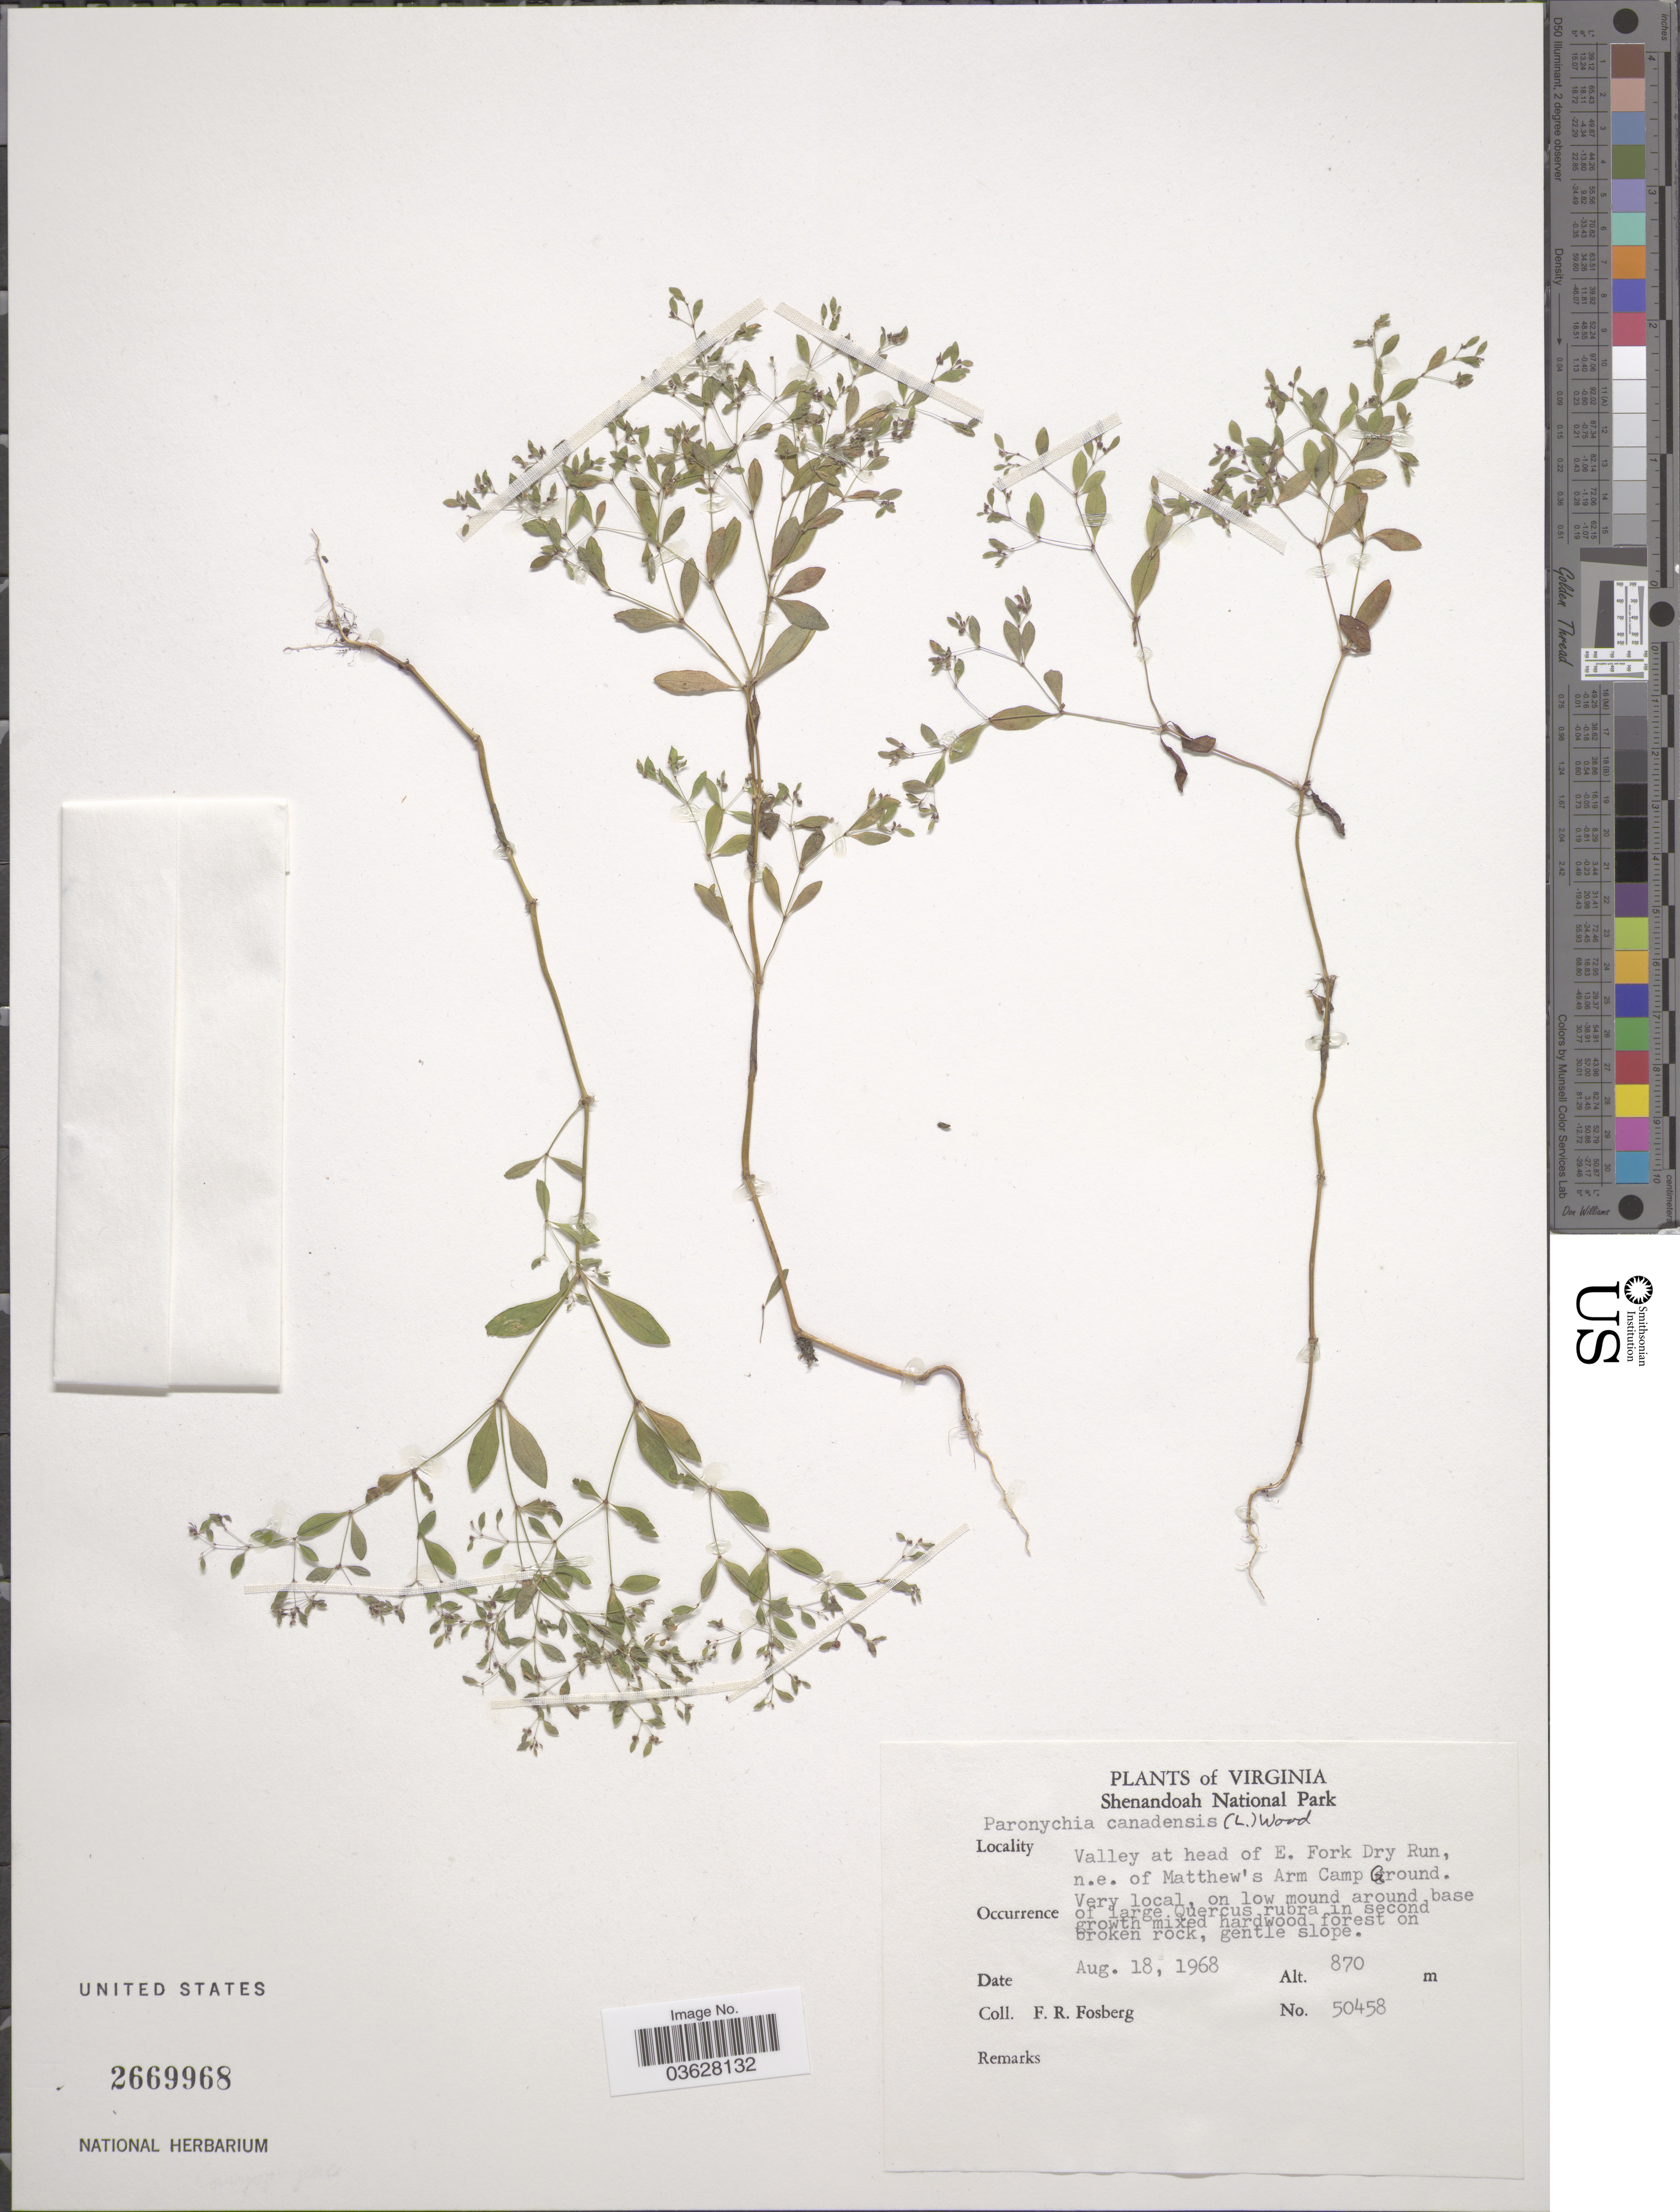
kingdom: Plantae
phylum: Tracheophyta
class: Magnoliopsida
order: Caryophyllales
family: Caryophyllaceae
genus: Paronychia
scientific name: Paronychia sp.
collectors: F. R. Fosberg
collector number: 50458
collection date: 1968-08-18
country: United States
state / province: Virginia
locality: Shenandoah National Park. Valley at head of E. Fork Dry Run, n.e. of Matthew's Arm Camp Ground.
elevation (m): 870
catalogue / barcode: US 2669968